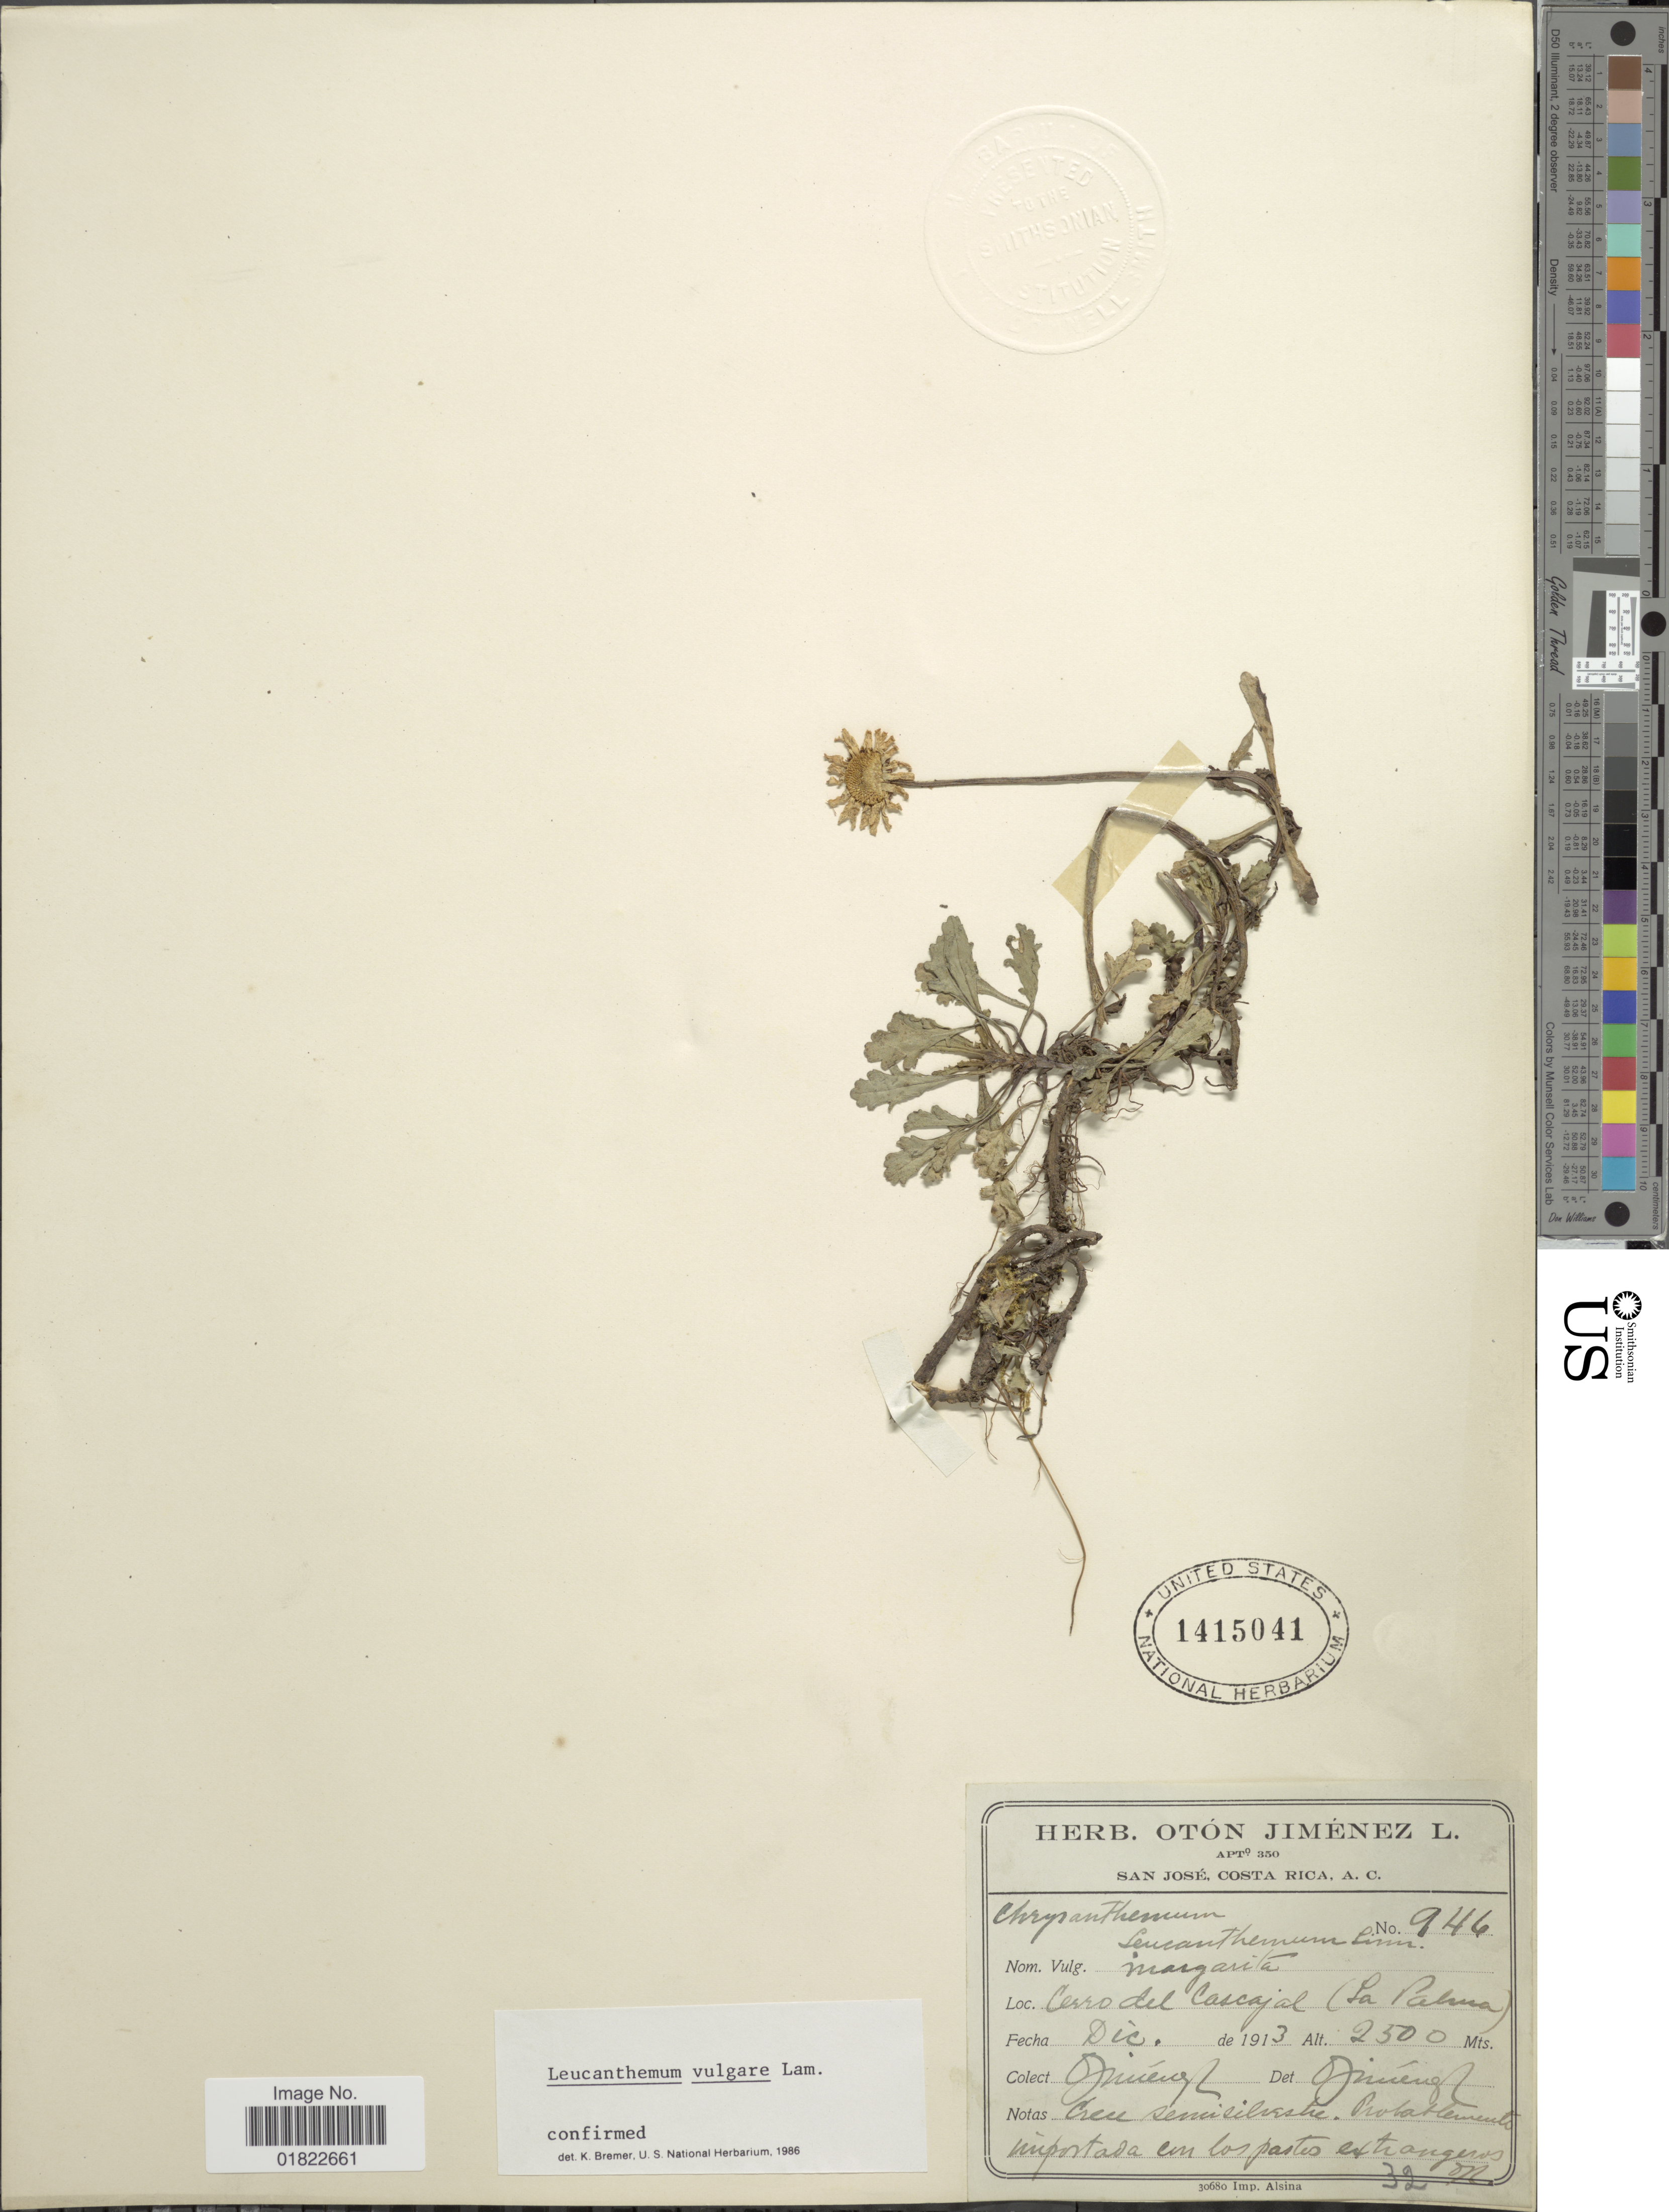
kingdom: Plantae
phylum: Tracheophyta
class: Magnoliopsida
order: Asterales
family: Asteraceae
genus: Leucanthemum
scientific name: Leucanthemum vulgare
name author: Lam.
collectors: O. Jiménez L.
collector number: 946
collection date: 1913-12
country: Spain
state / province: Canarias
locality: Cerro del Cascajal. (La Palma).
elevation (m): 2500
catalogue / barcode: US 1415041